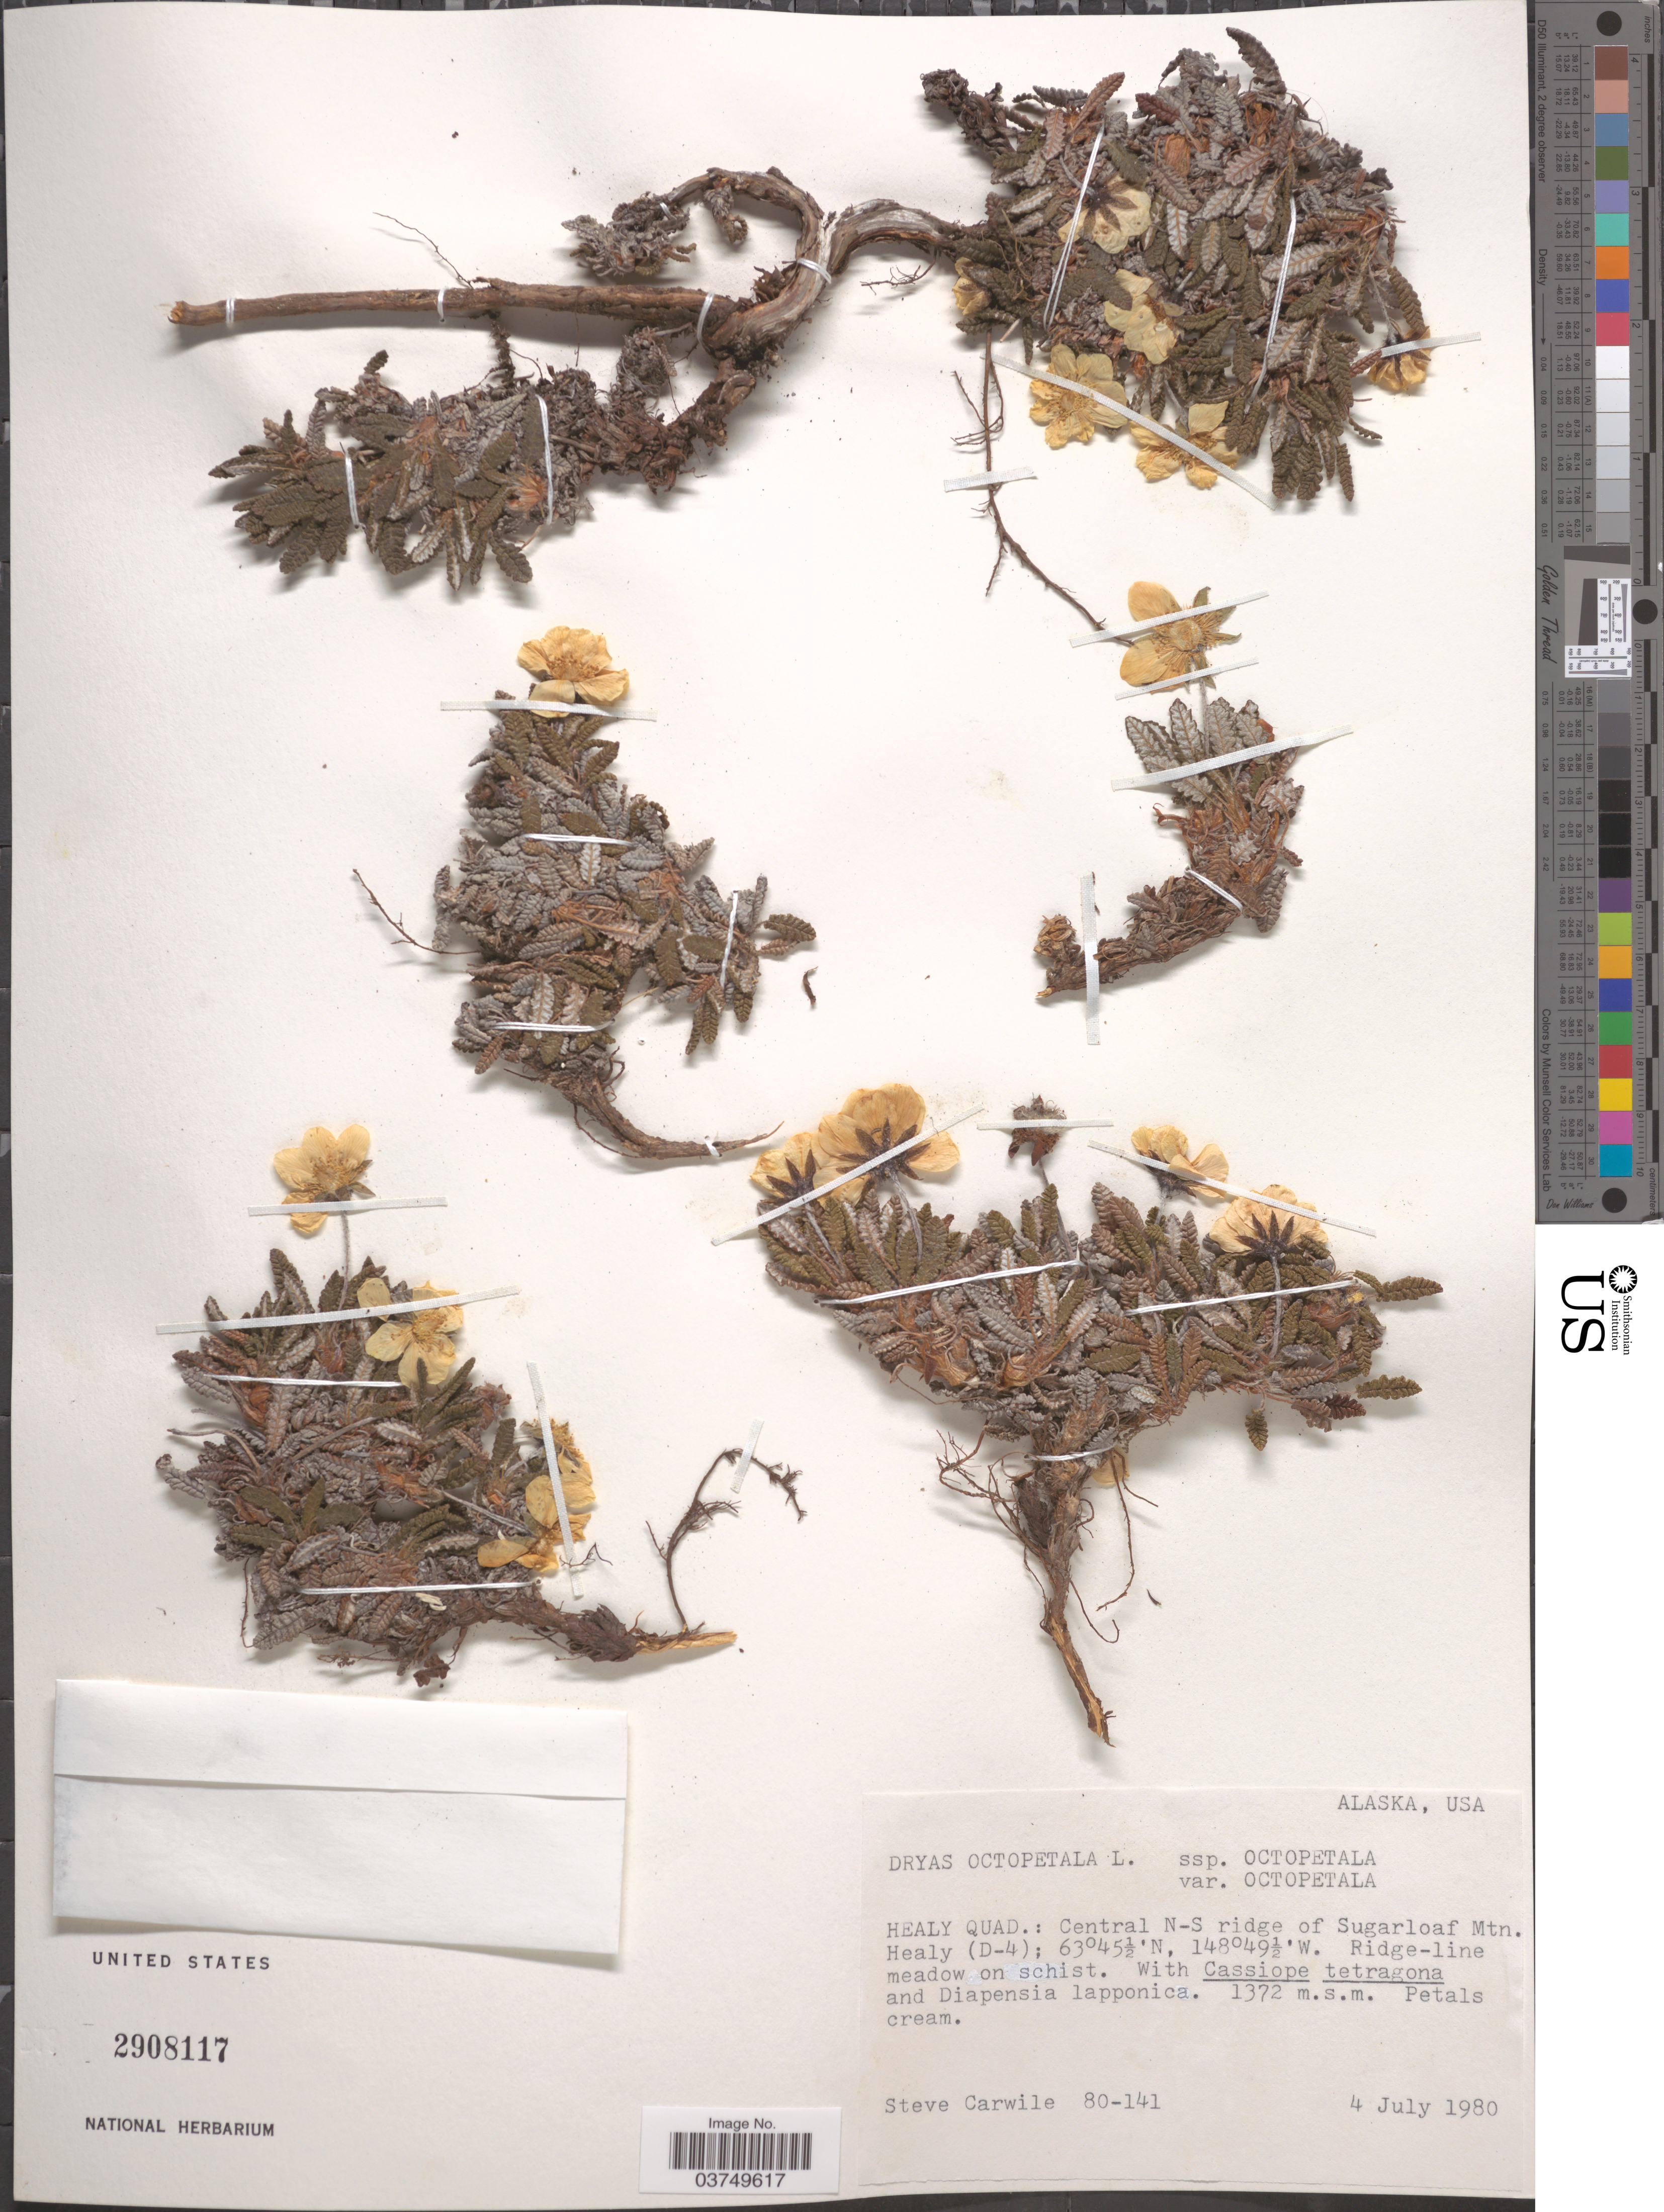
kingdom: Plantae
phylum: Tracheophyta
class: Magnoliopsida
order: Rosales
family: Rosaceae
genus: Dryas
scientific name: Dryas octopetala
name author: L.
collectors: S. Carwile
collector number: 80-141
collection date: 1980-07-04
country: United States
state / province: Alaska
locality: Healy Quad.: Central N-S ridge of Sugarloaf Mtn. Healy (D-4).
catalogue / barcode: US 2908117